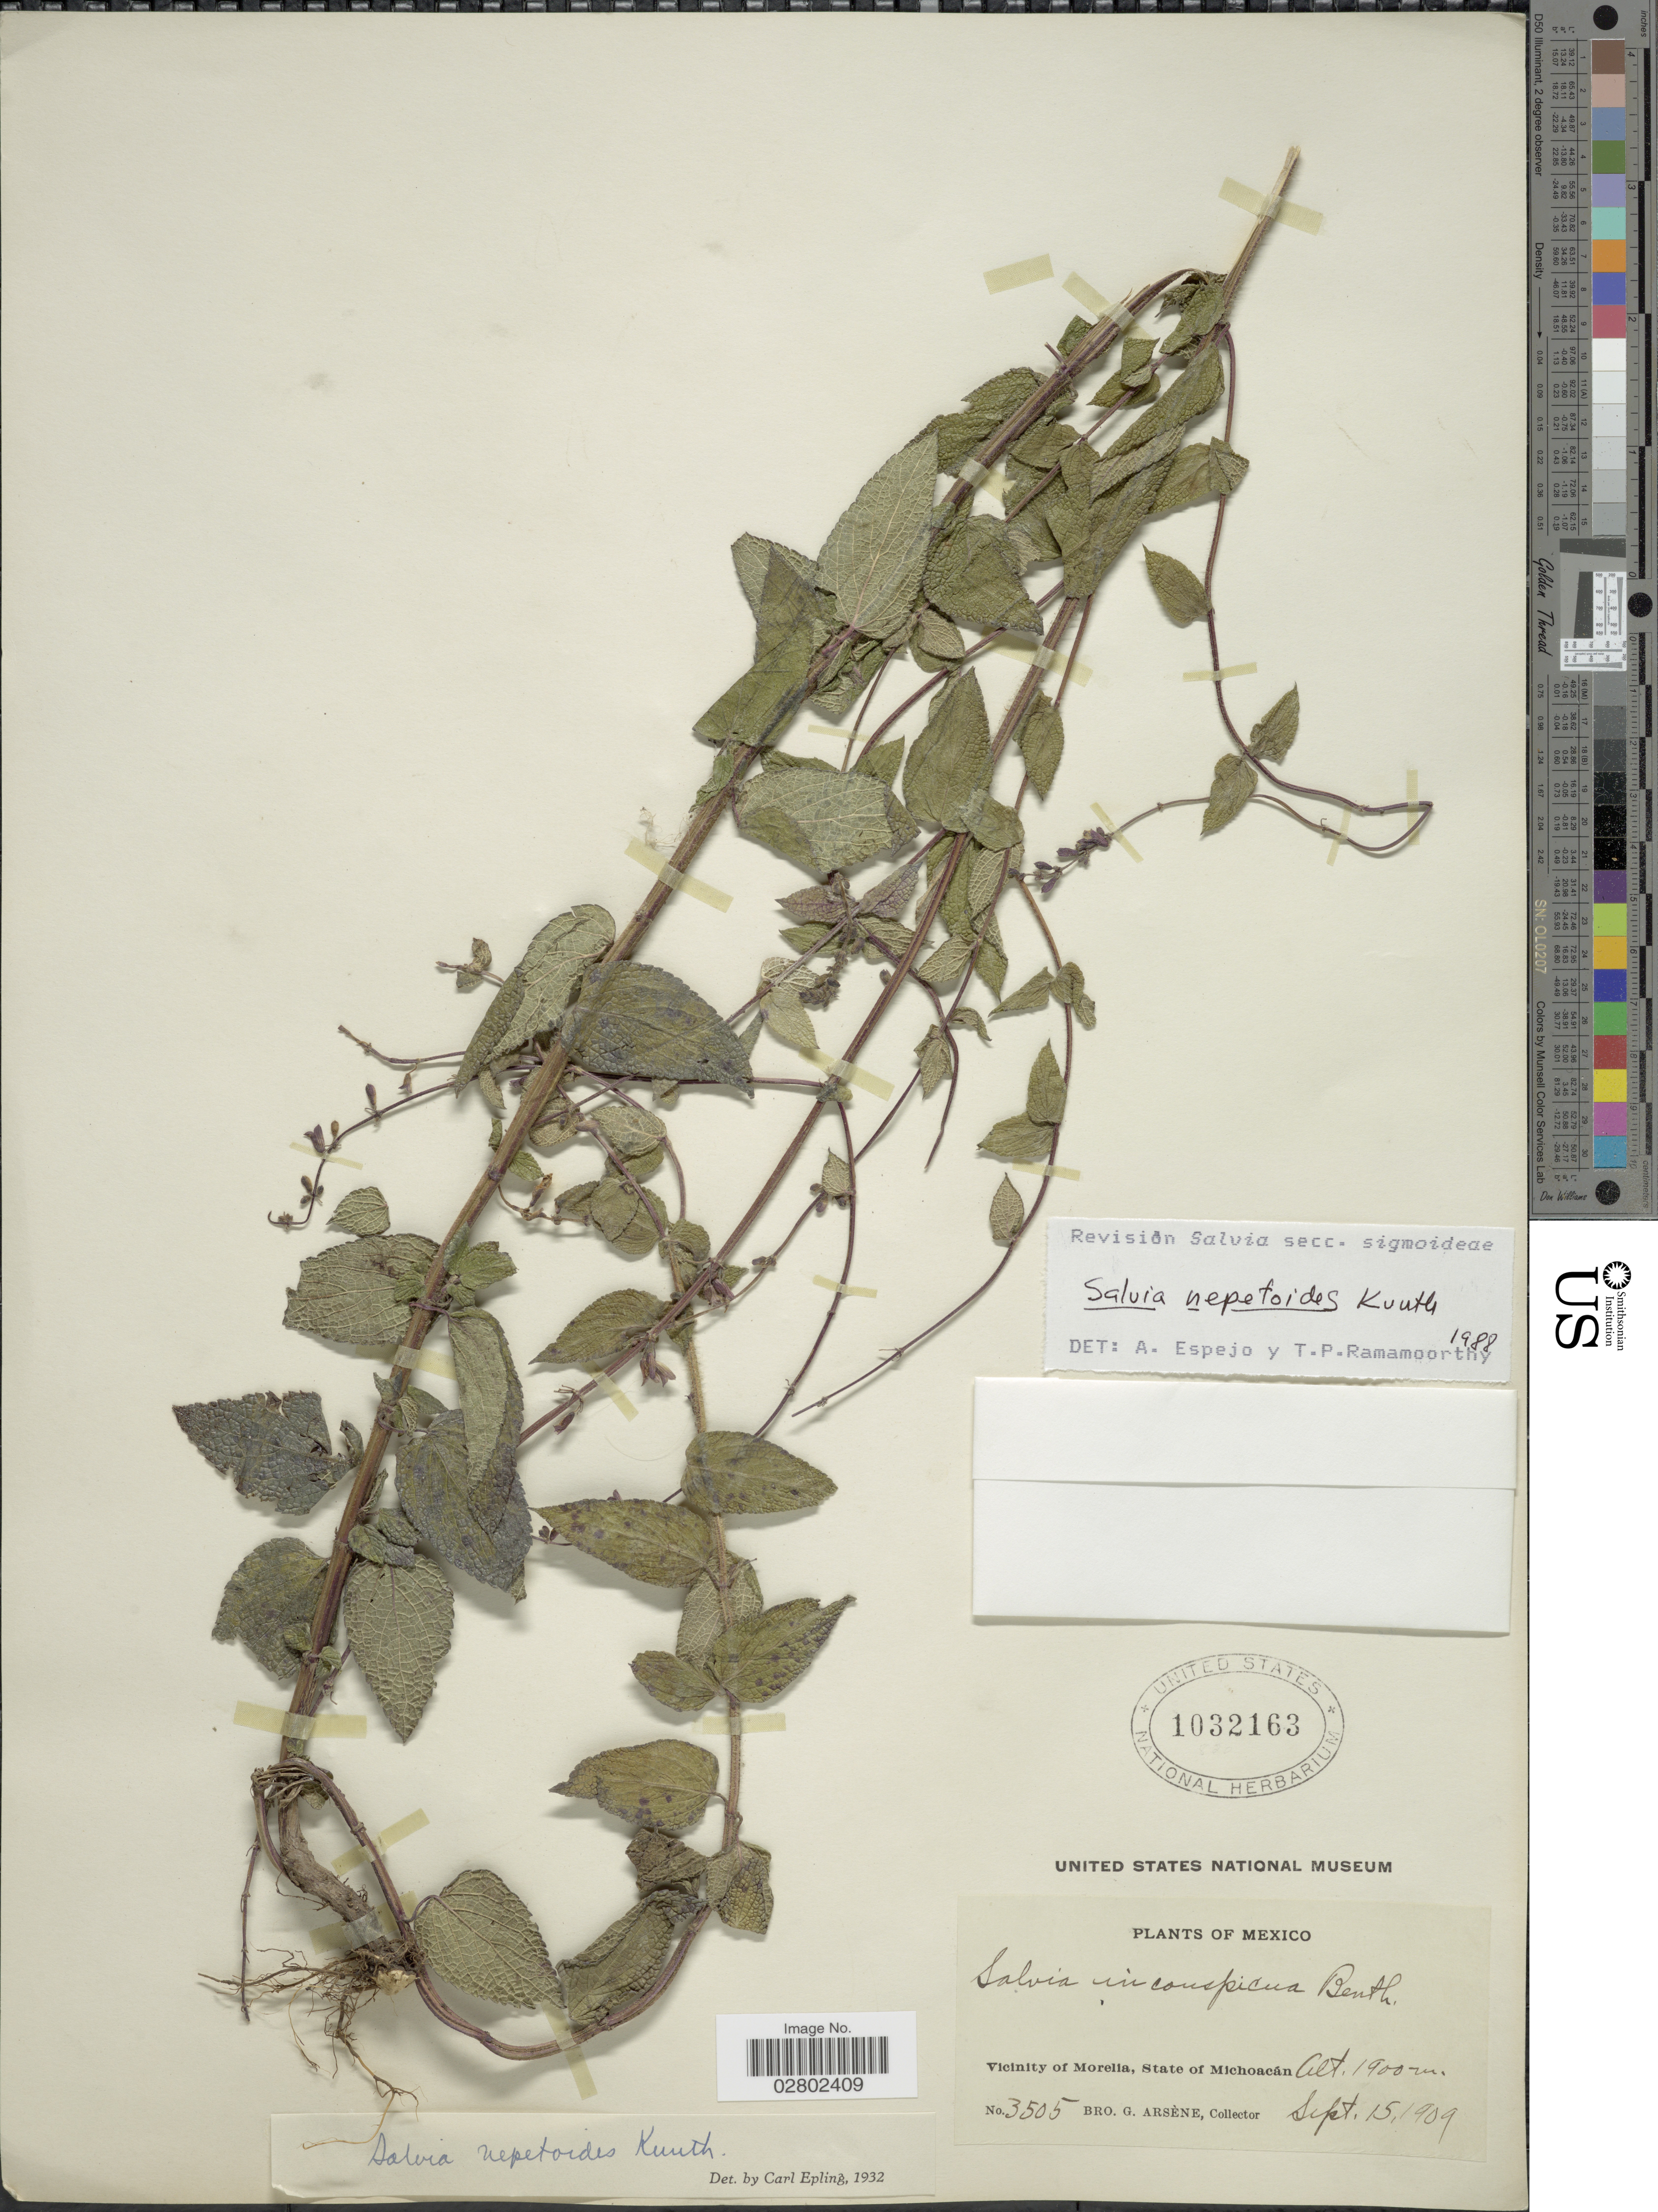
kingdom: Plantae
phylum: Tracheophyta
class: Magnoliopsida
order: Lamiales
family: Lamiaceae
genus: Salvia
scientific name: Salvia nepetoides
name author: Kunth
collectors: Bro. G. Arsène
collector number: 3505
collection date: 1909-09-15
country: Mexico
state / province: Michoacán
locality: Vicinity of Morelia.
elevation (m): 1900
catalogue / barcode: US 1032163